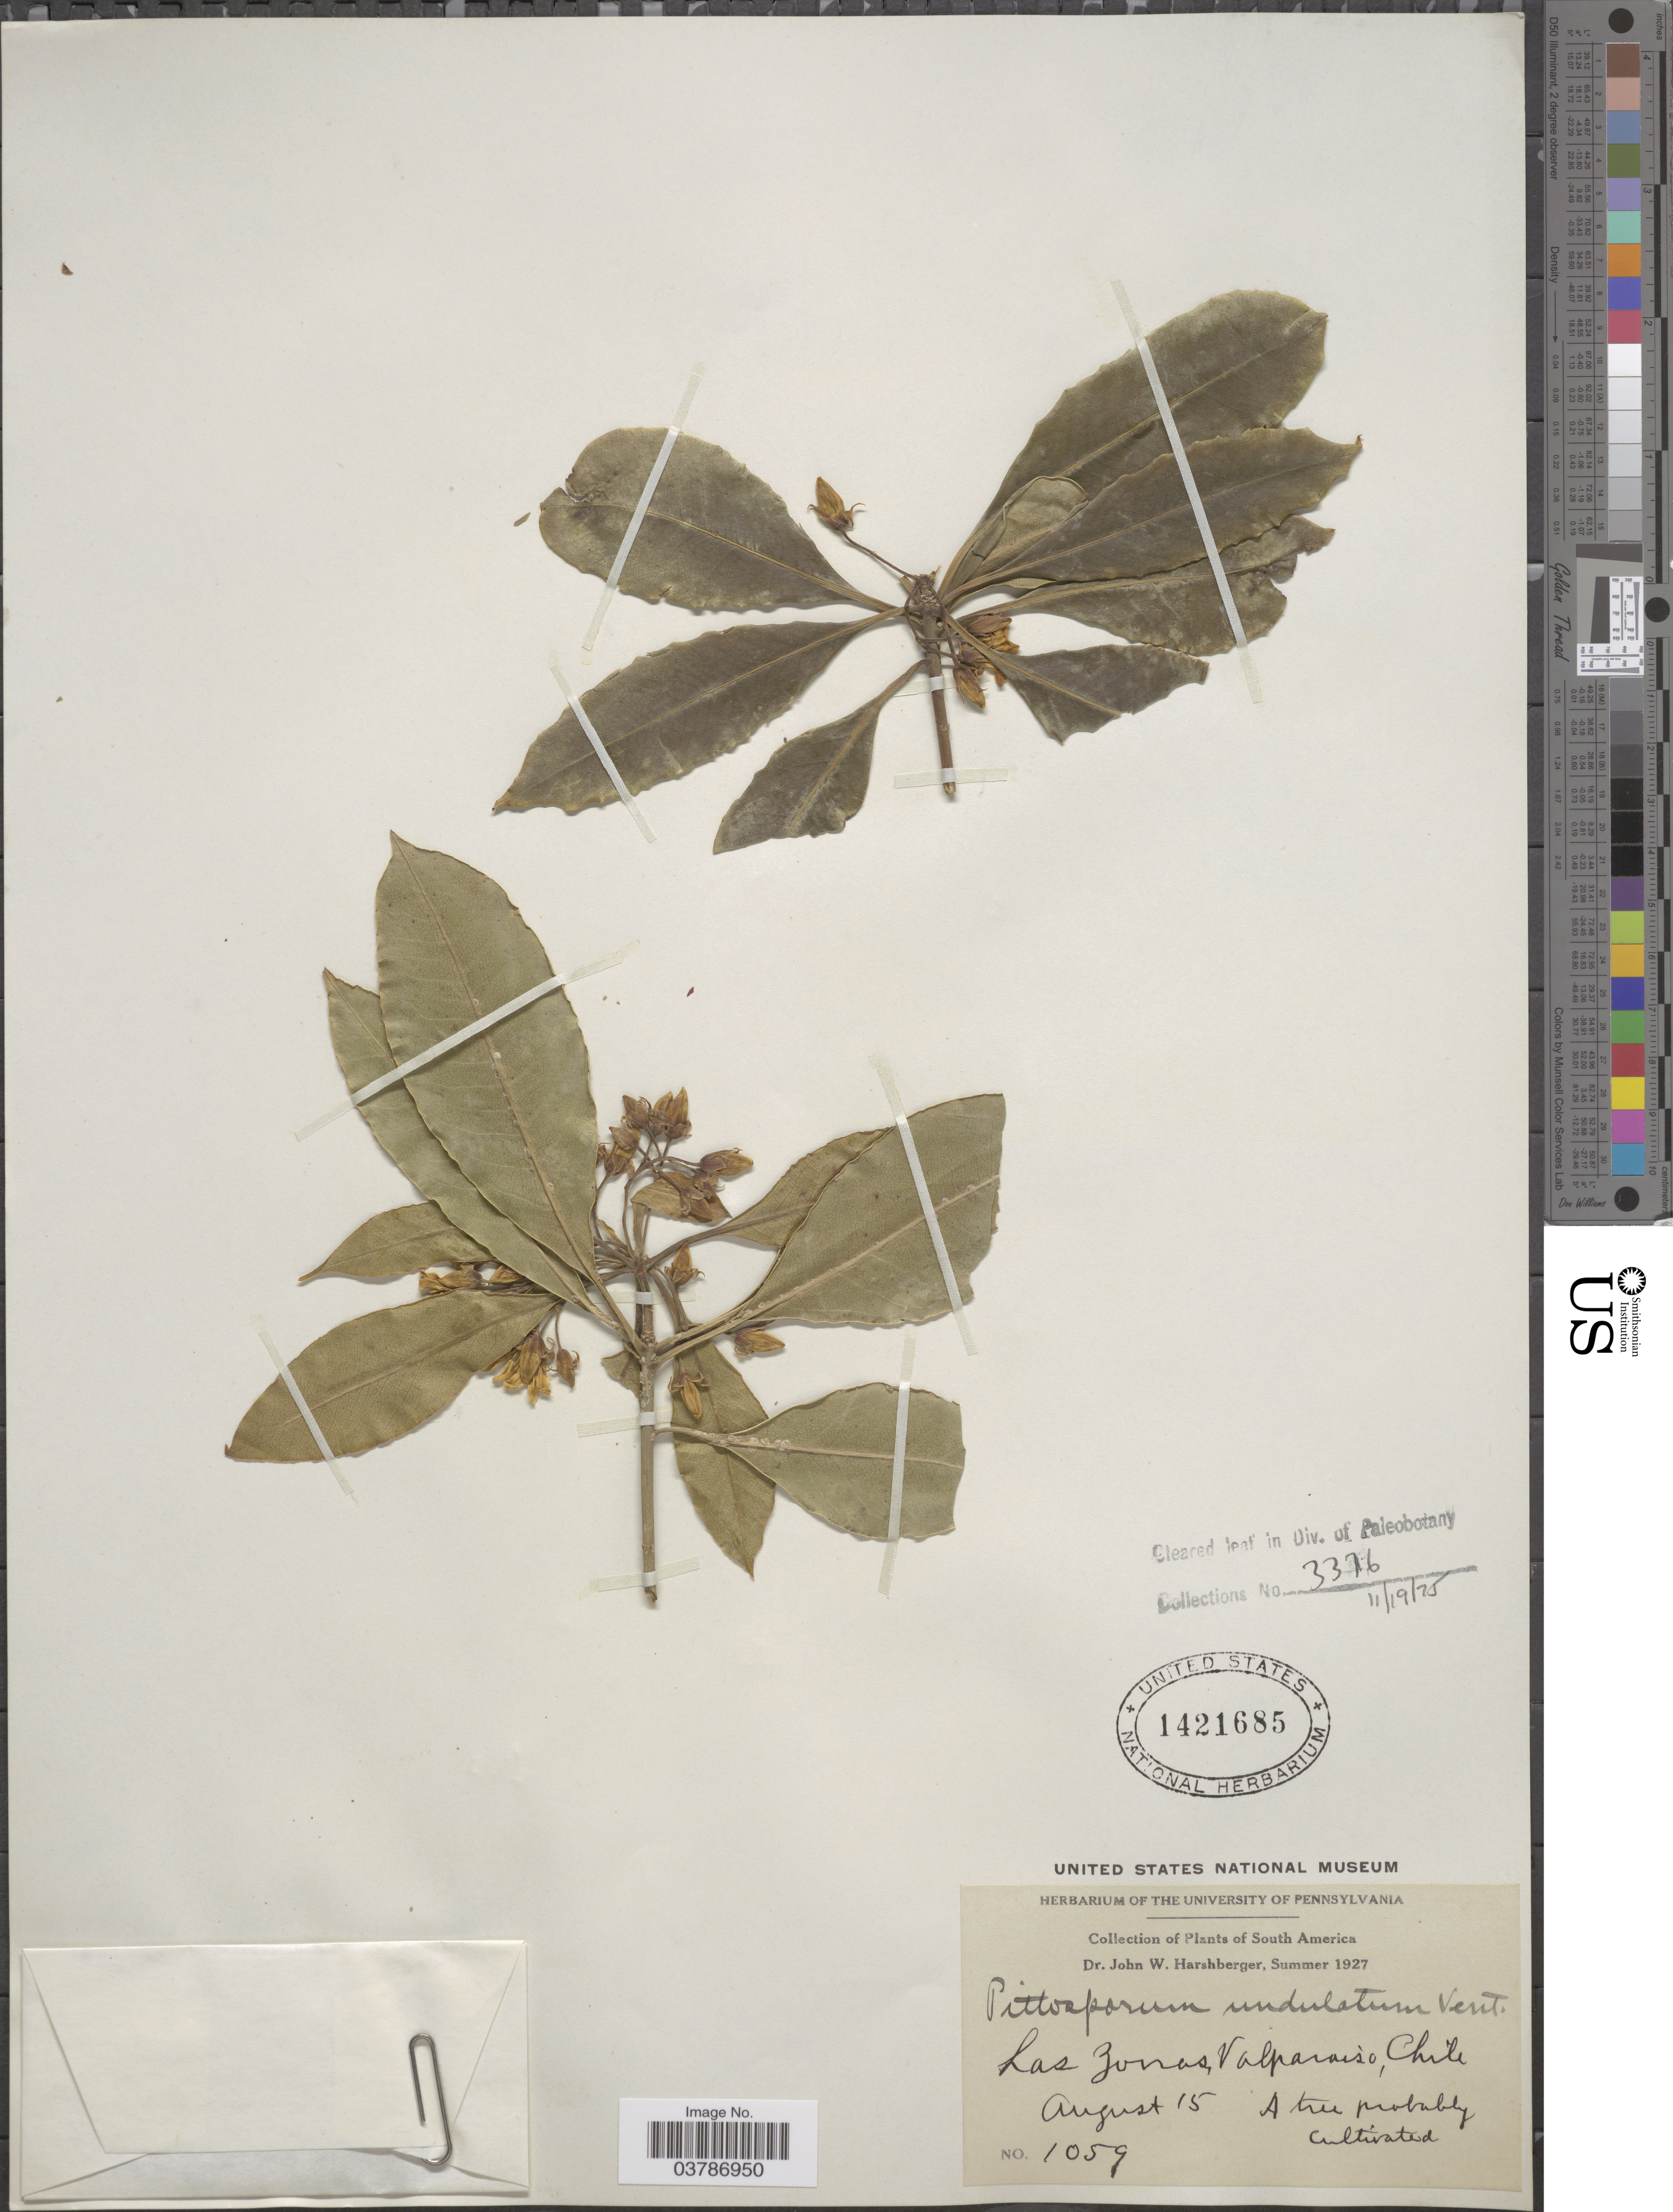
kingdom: Plantae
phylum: Tracheophyta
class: Magnoliopsida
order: Apiales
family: Pittosporaceae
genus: Pittosporum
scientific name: Pittosporum undulatum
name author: Vent.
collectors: J. W. Harshberger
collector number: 1059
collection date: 1927-08-15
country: Chile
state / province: Valparaíso (V)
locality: Las Zonas.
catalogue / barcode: US 1421685